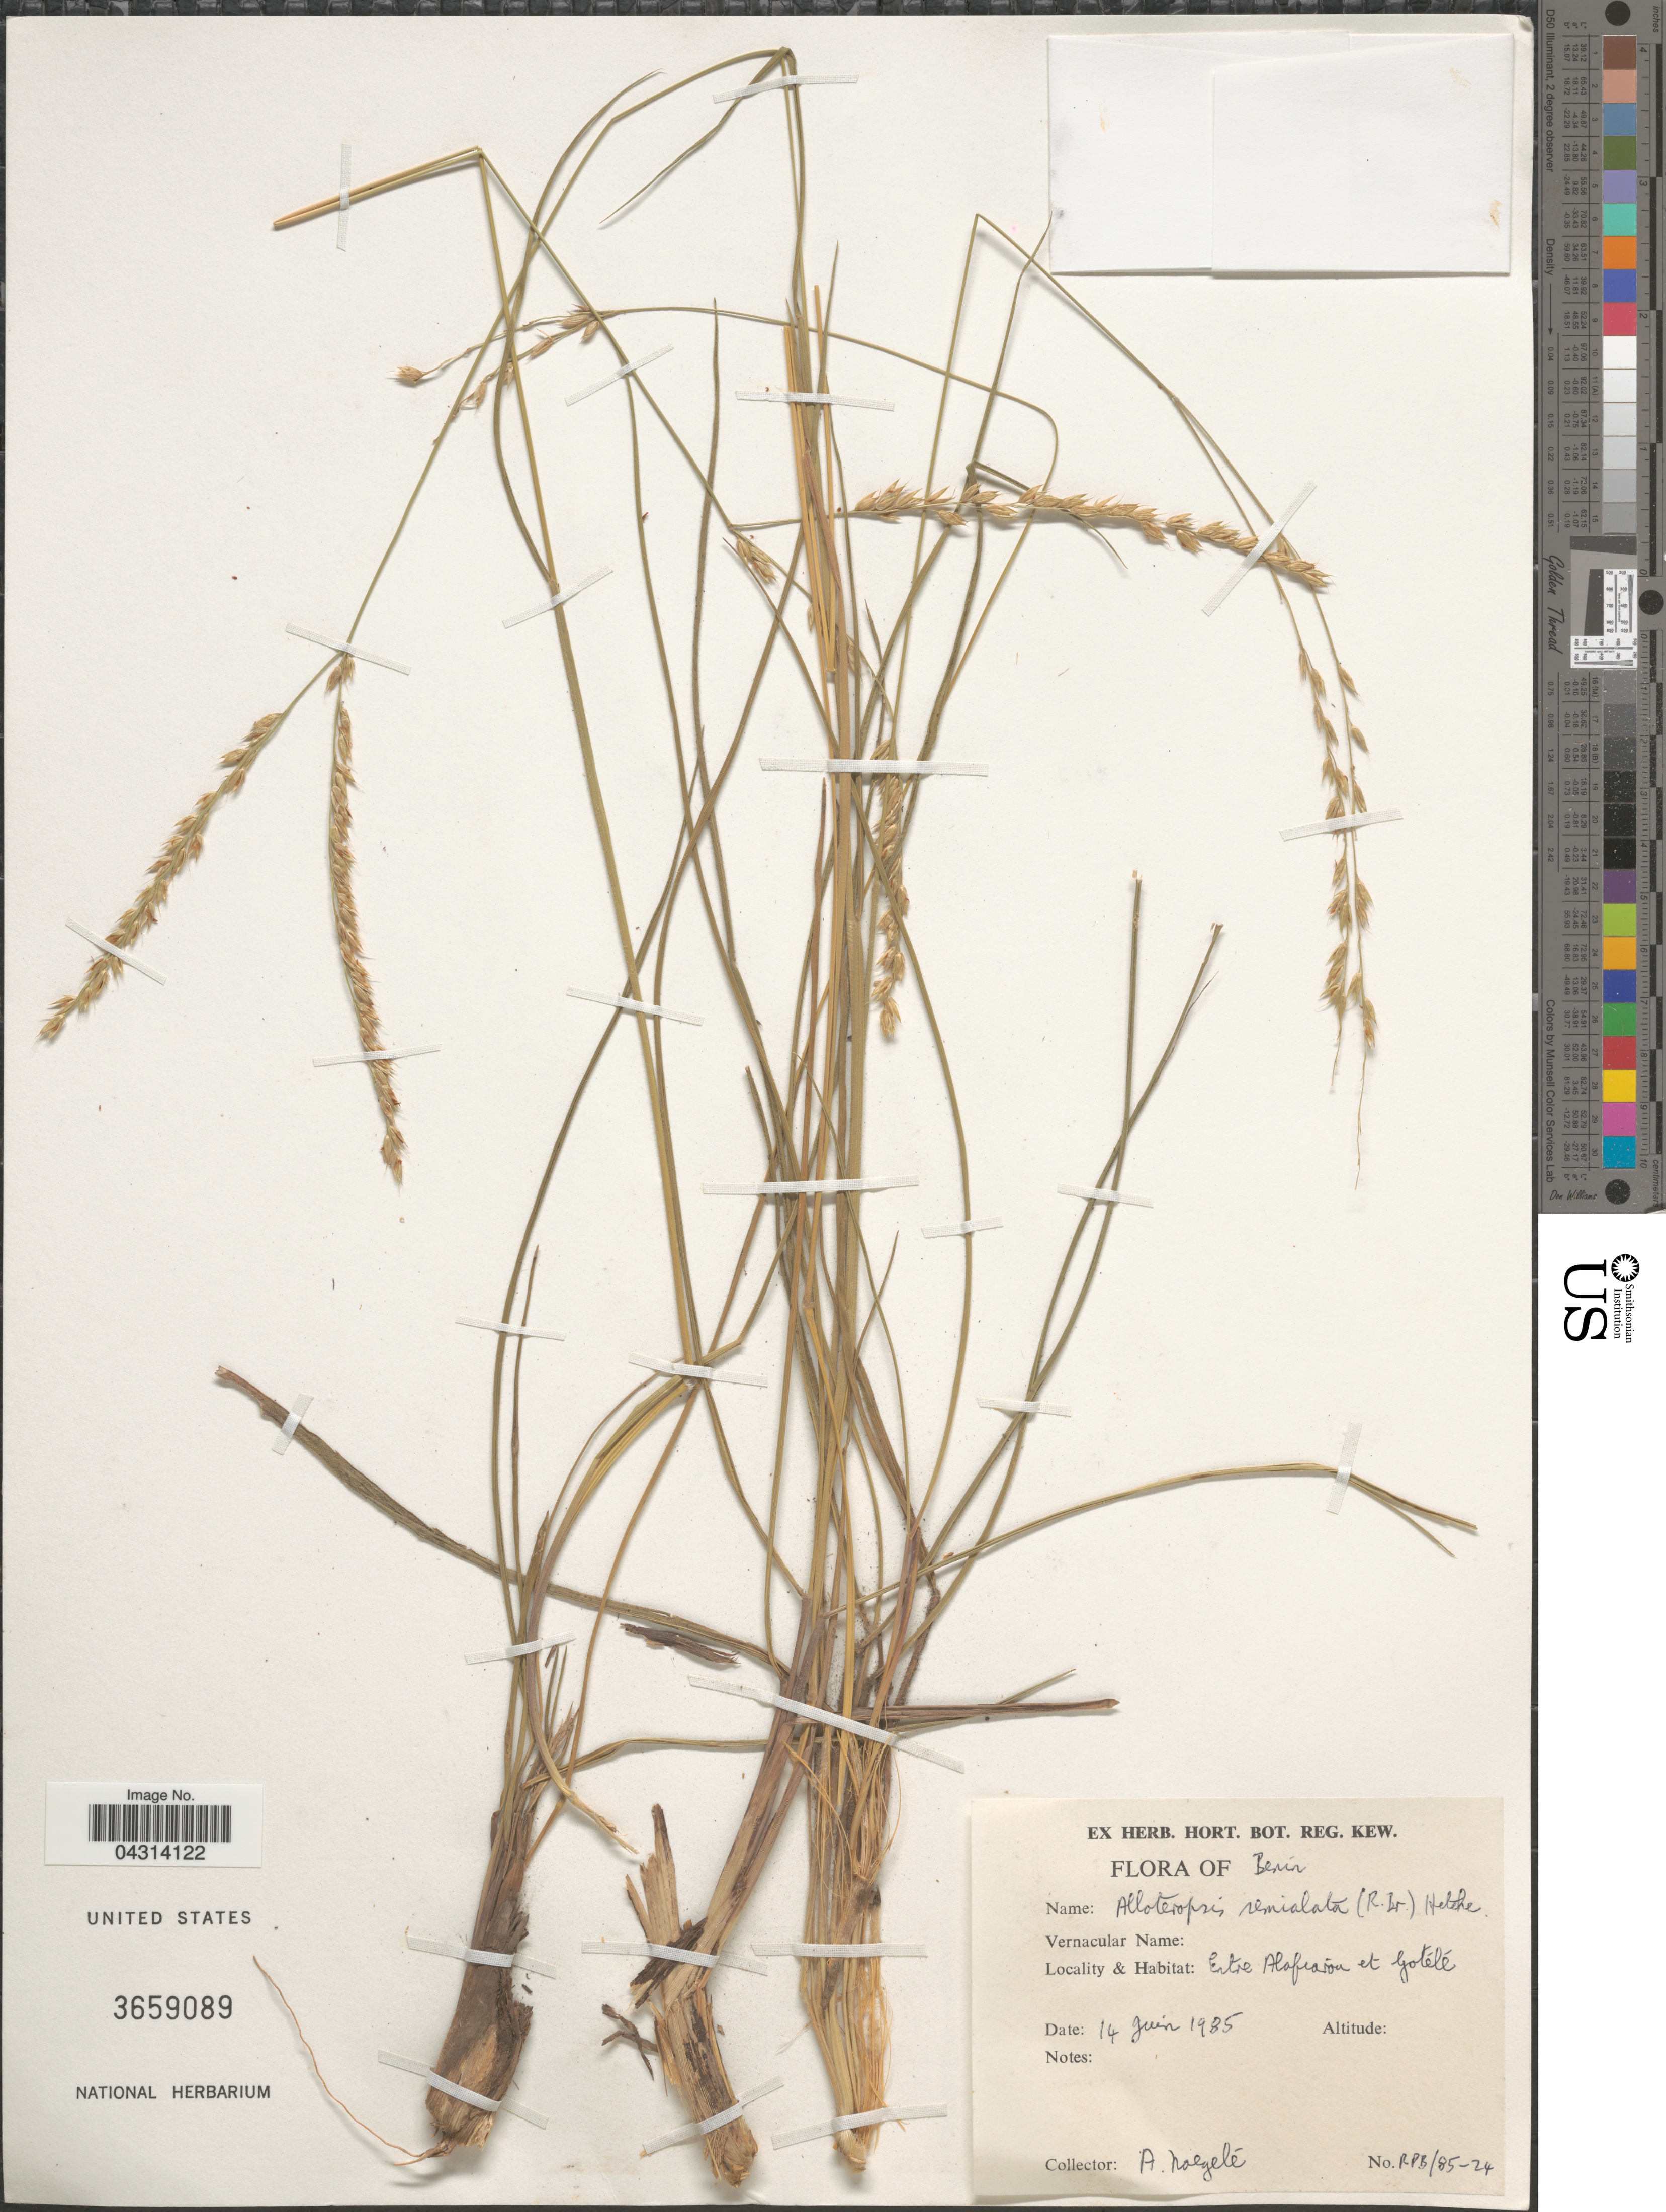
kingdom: Plantae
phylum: Tracheophyta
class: Liliopsida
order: Poales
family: Poaceae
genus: Alloteropsis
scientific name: Alloteropsis semialata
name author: (R. Br.) Hitchc.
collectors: A. Nolgete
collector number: RPB/85-24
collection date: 1985-06-14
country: Benin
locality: Entre Alafiarou et Gotélé.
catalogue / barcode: US 3659089